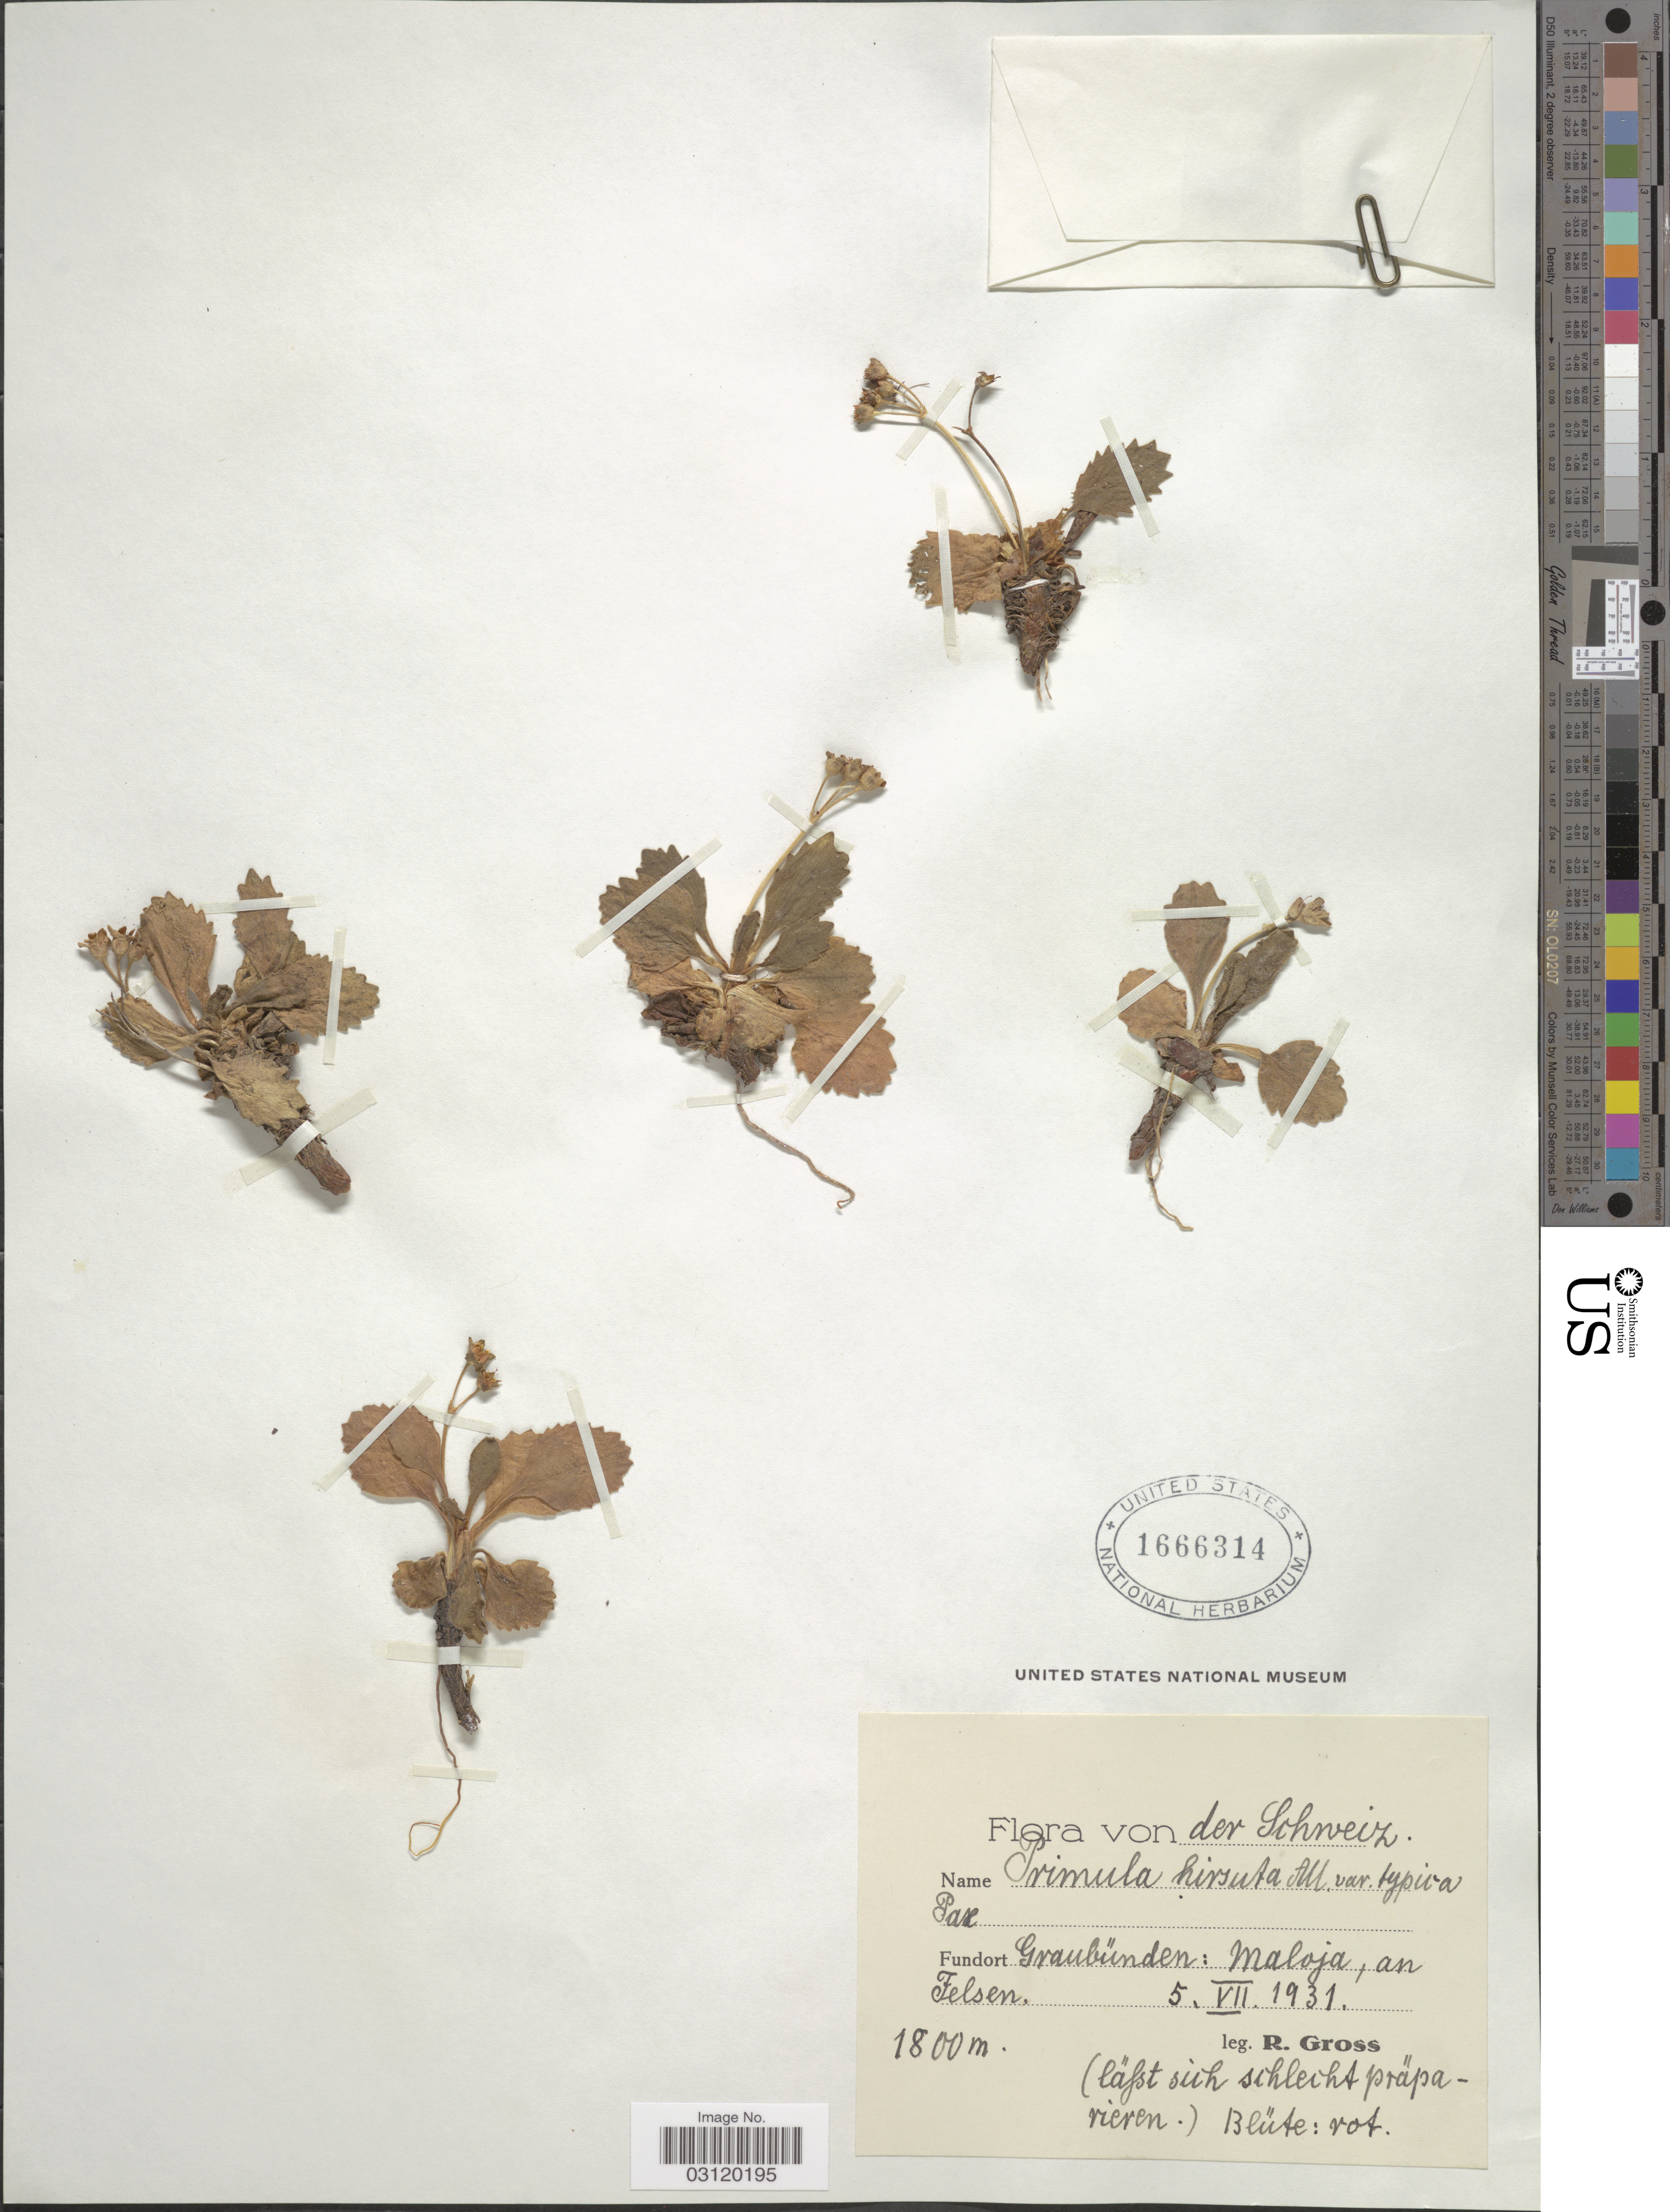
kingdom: Plantae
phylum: Tracheophyta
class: Magnoliopsida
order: Ericales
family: Primulaceae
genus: Primula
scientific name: Primula hirsuta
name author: All.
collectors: R. Gross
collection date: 1931-07-05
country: Switzerland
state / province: Graubunden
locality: Der Schweiz, Graubunden: Maloja, an Felsen.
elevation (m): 1800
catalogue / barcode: US 1666314